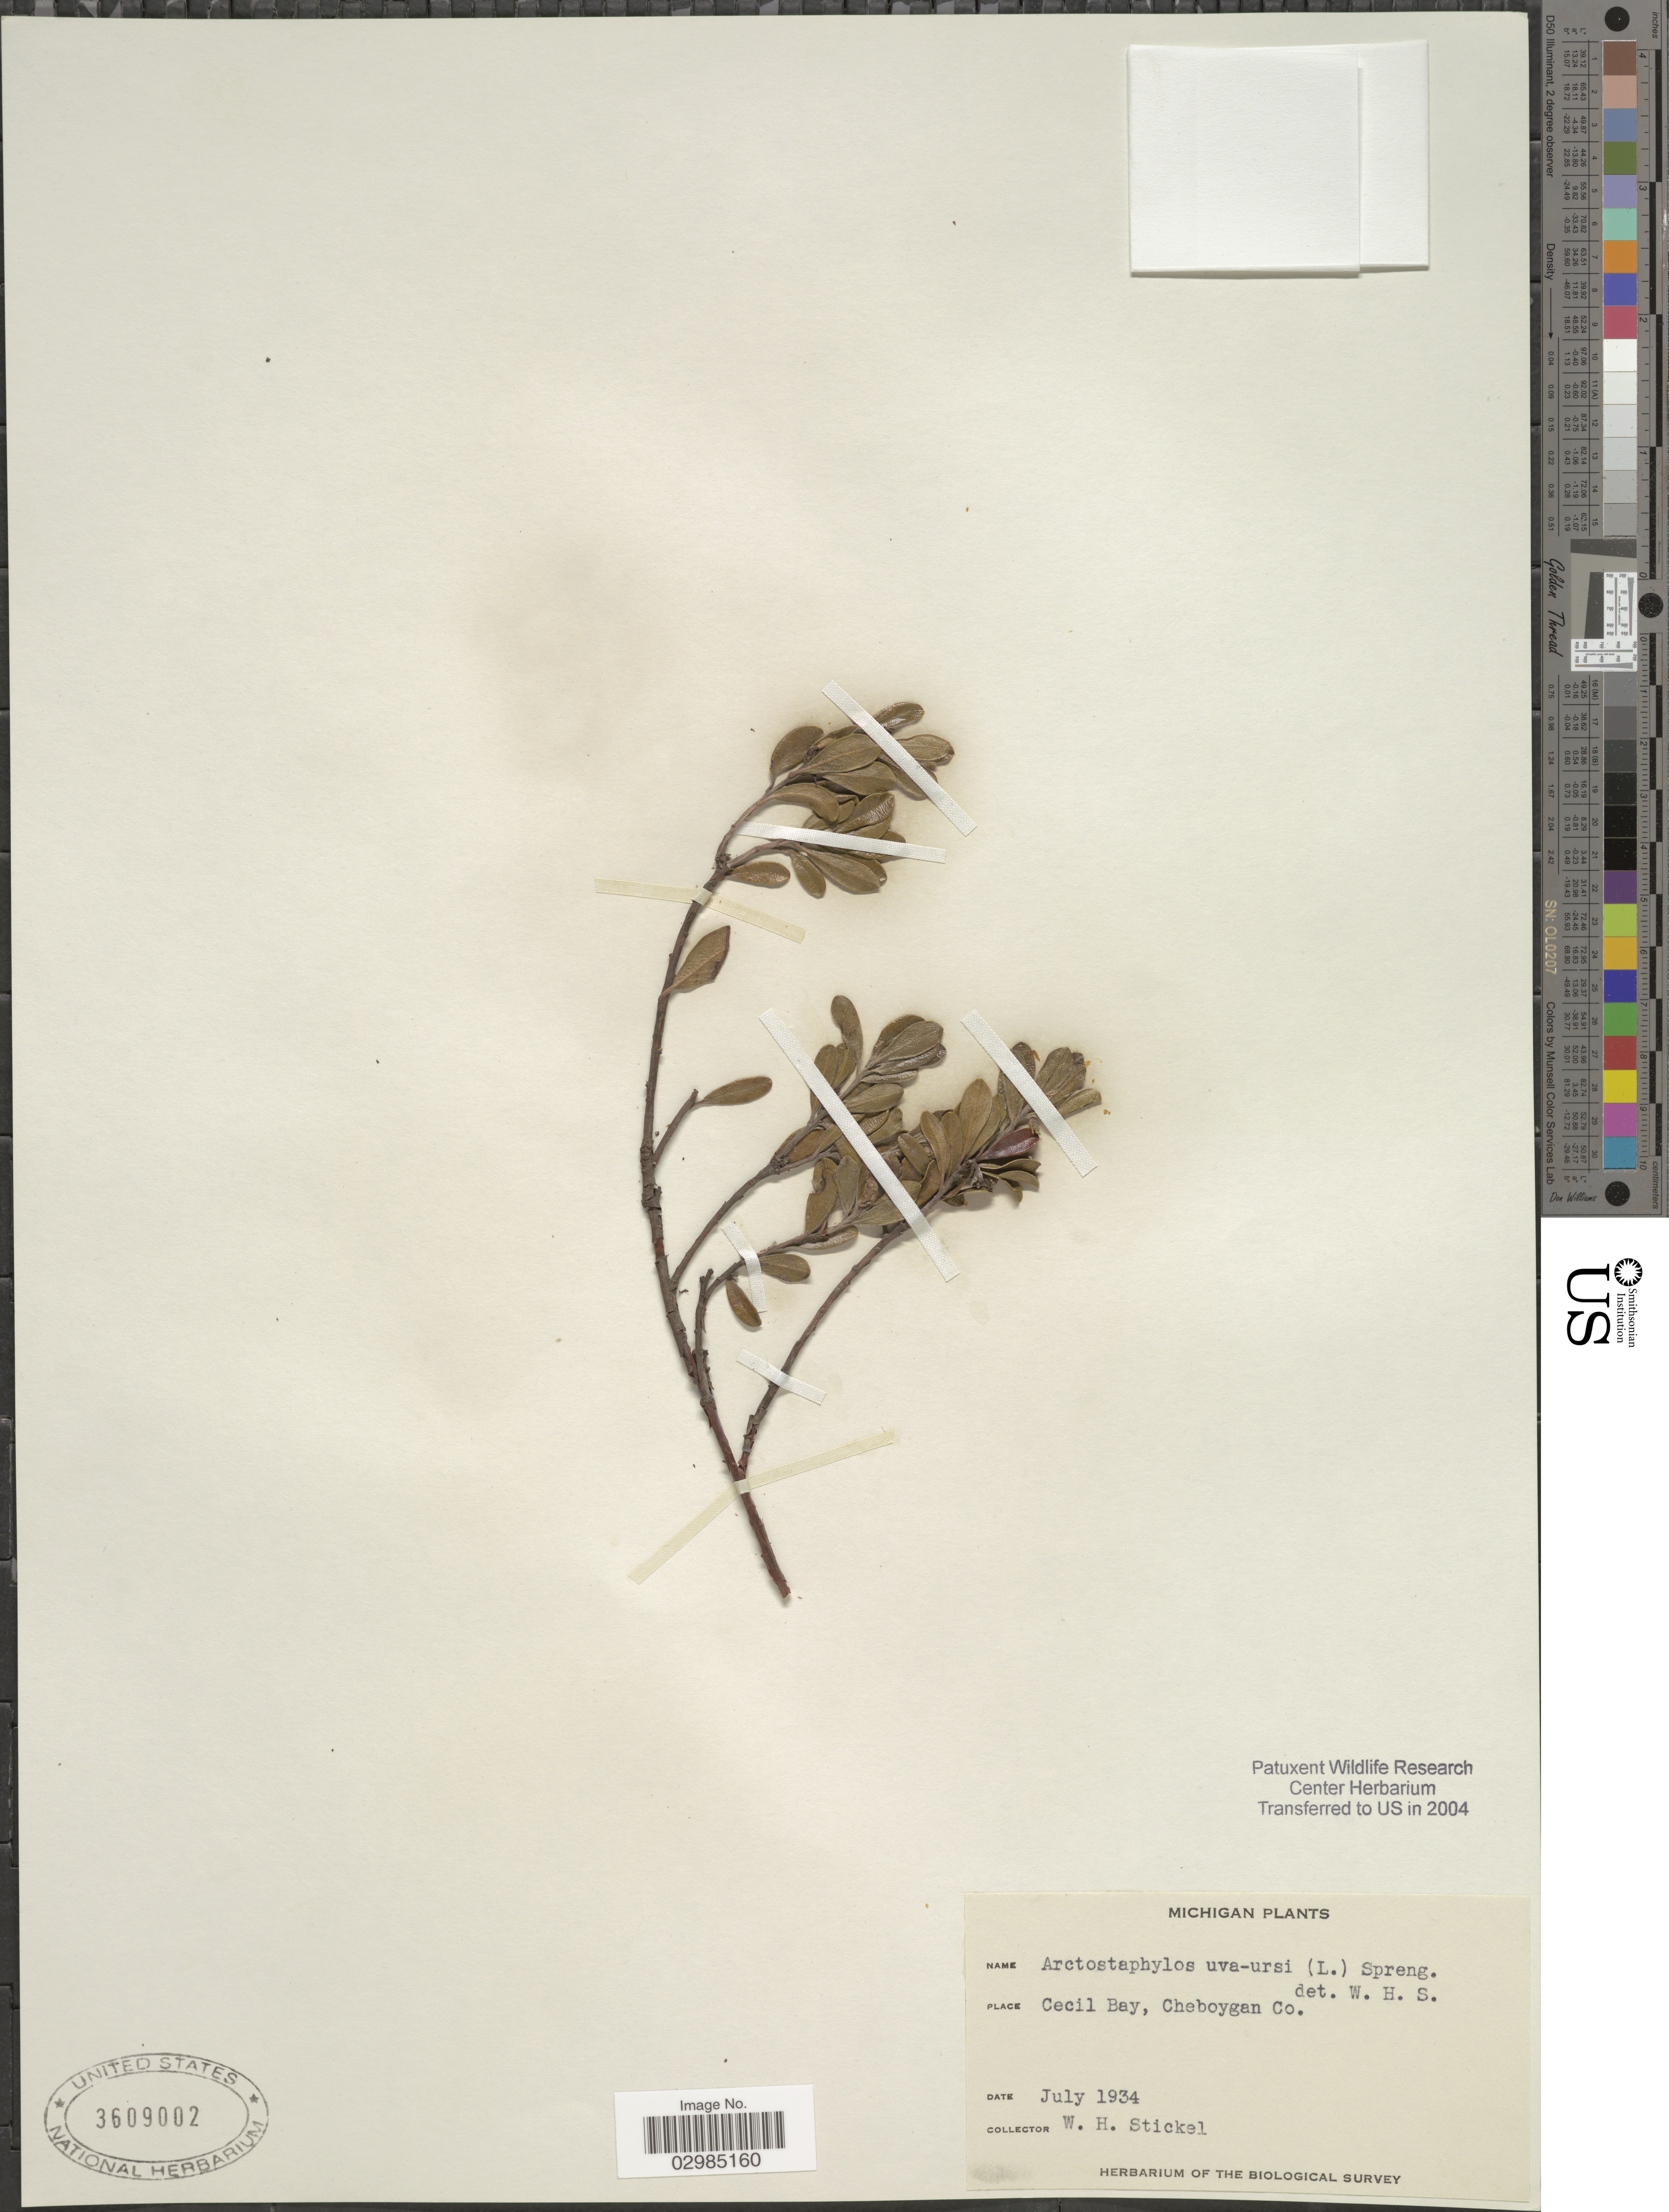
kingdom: Plantae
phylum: Tracheophyta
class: Magnoliopsida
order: Ericales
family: Ericaceae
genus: Arctostaphylos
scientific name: Arctostaphylos uva-ursi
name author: (L.) Spreng.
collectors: W. Stickel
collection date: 1934-07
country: United States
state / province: Michigan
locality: Cecil Bay, Cheboygan Co.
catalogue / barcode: US 3609002